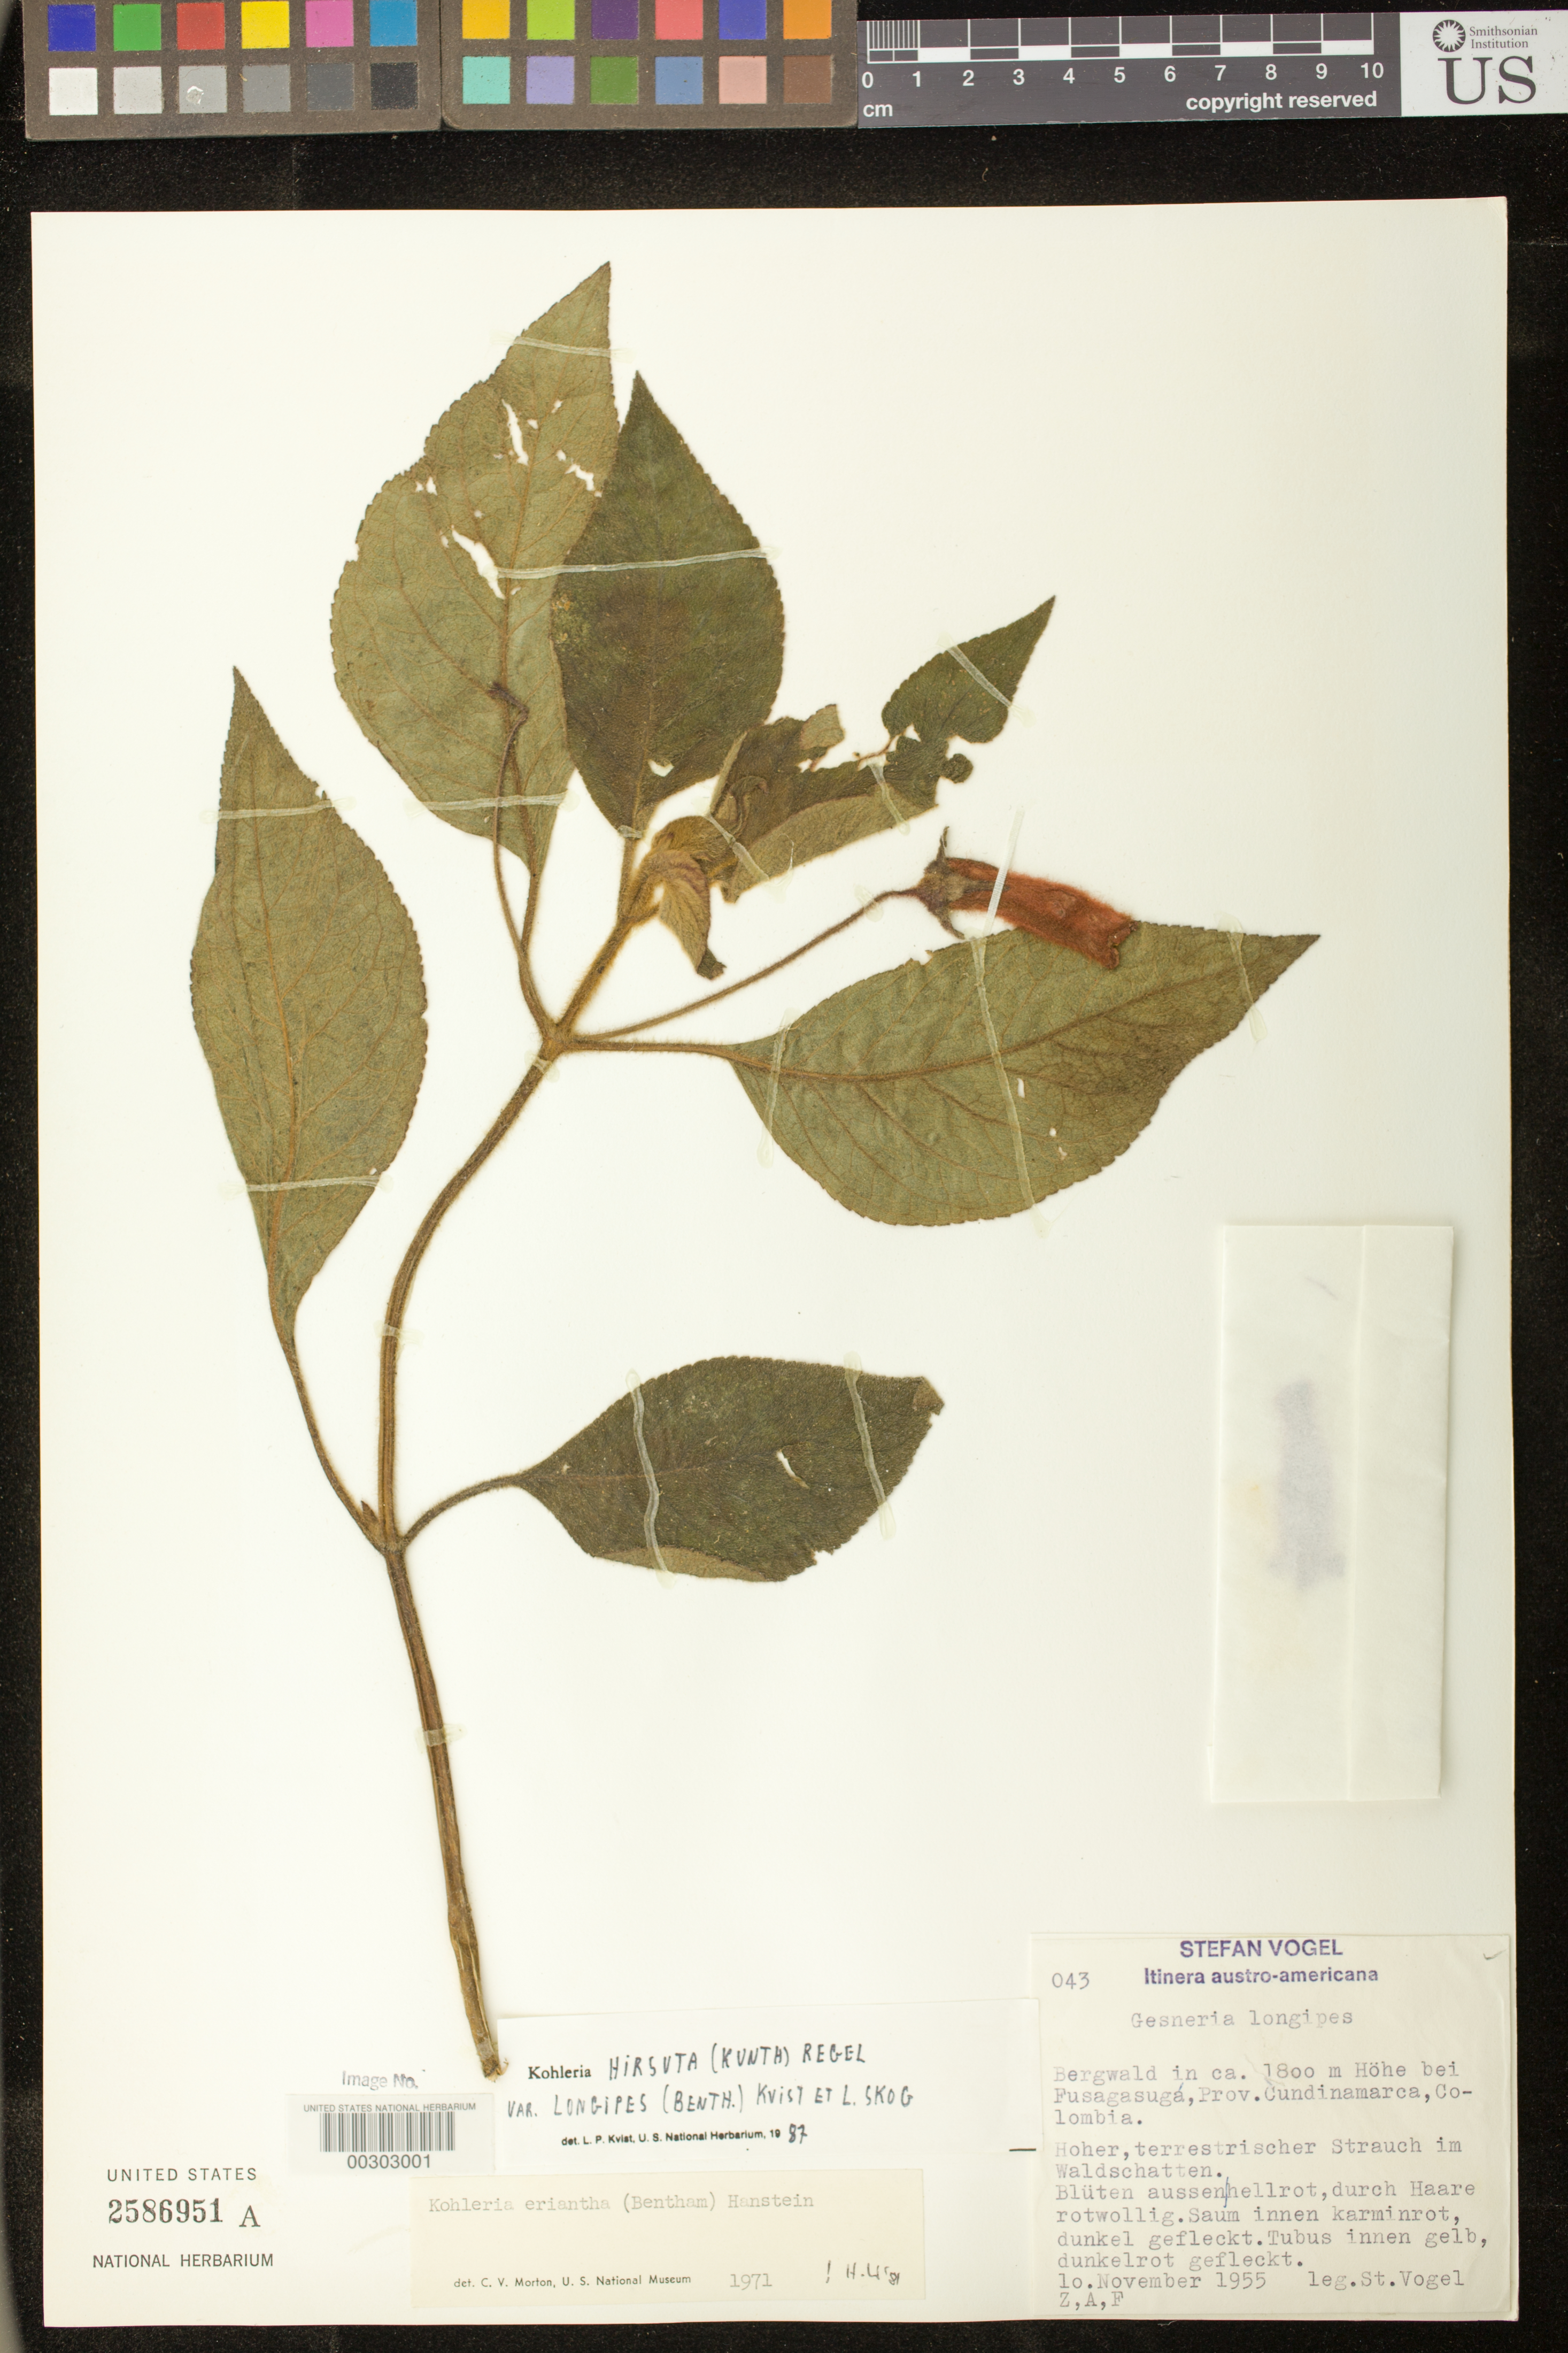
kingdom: Plantae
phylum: Tracheophyta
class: Magnoliopsida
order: Lamiales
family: Gesneriaceae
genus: Kohleria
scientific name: Kohleria hirsuta var. longipes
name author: (Benth.) L.P. Kvist & L.E. Skog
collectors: S. Vogel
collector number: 43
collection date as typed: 10 Nov 1955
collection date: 1955-11-10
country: Colombia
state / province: Cundinamarca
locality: By Fusagasuga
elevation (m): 1800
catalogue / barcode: US 2586951A